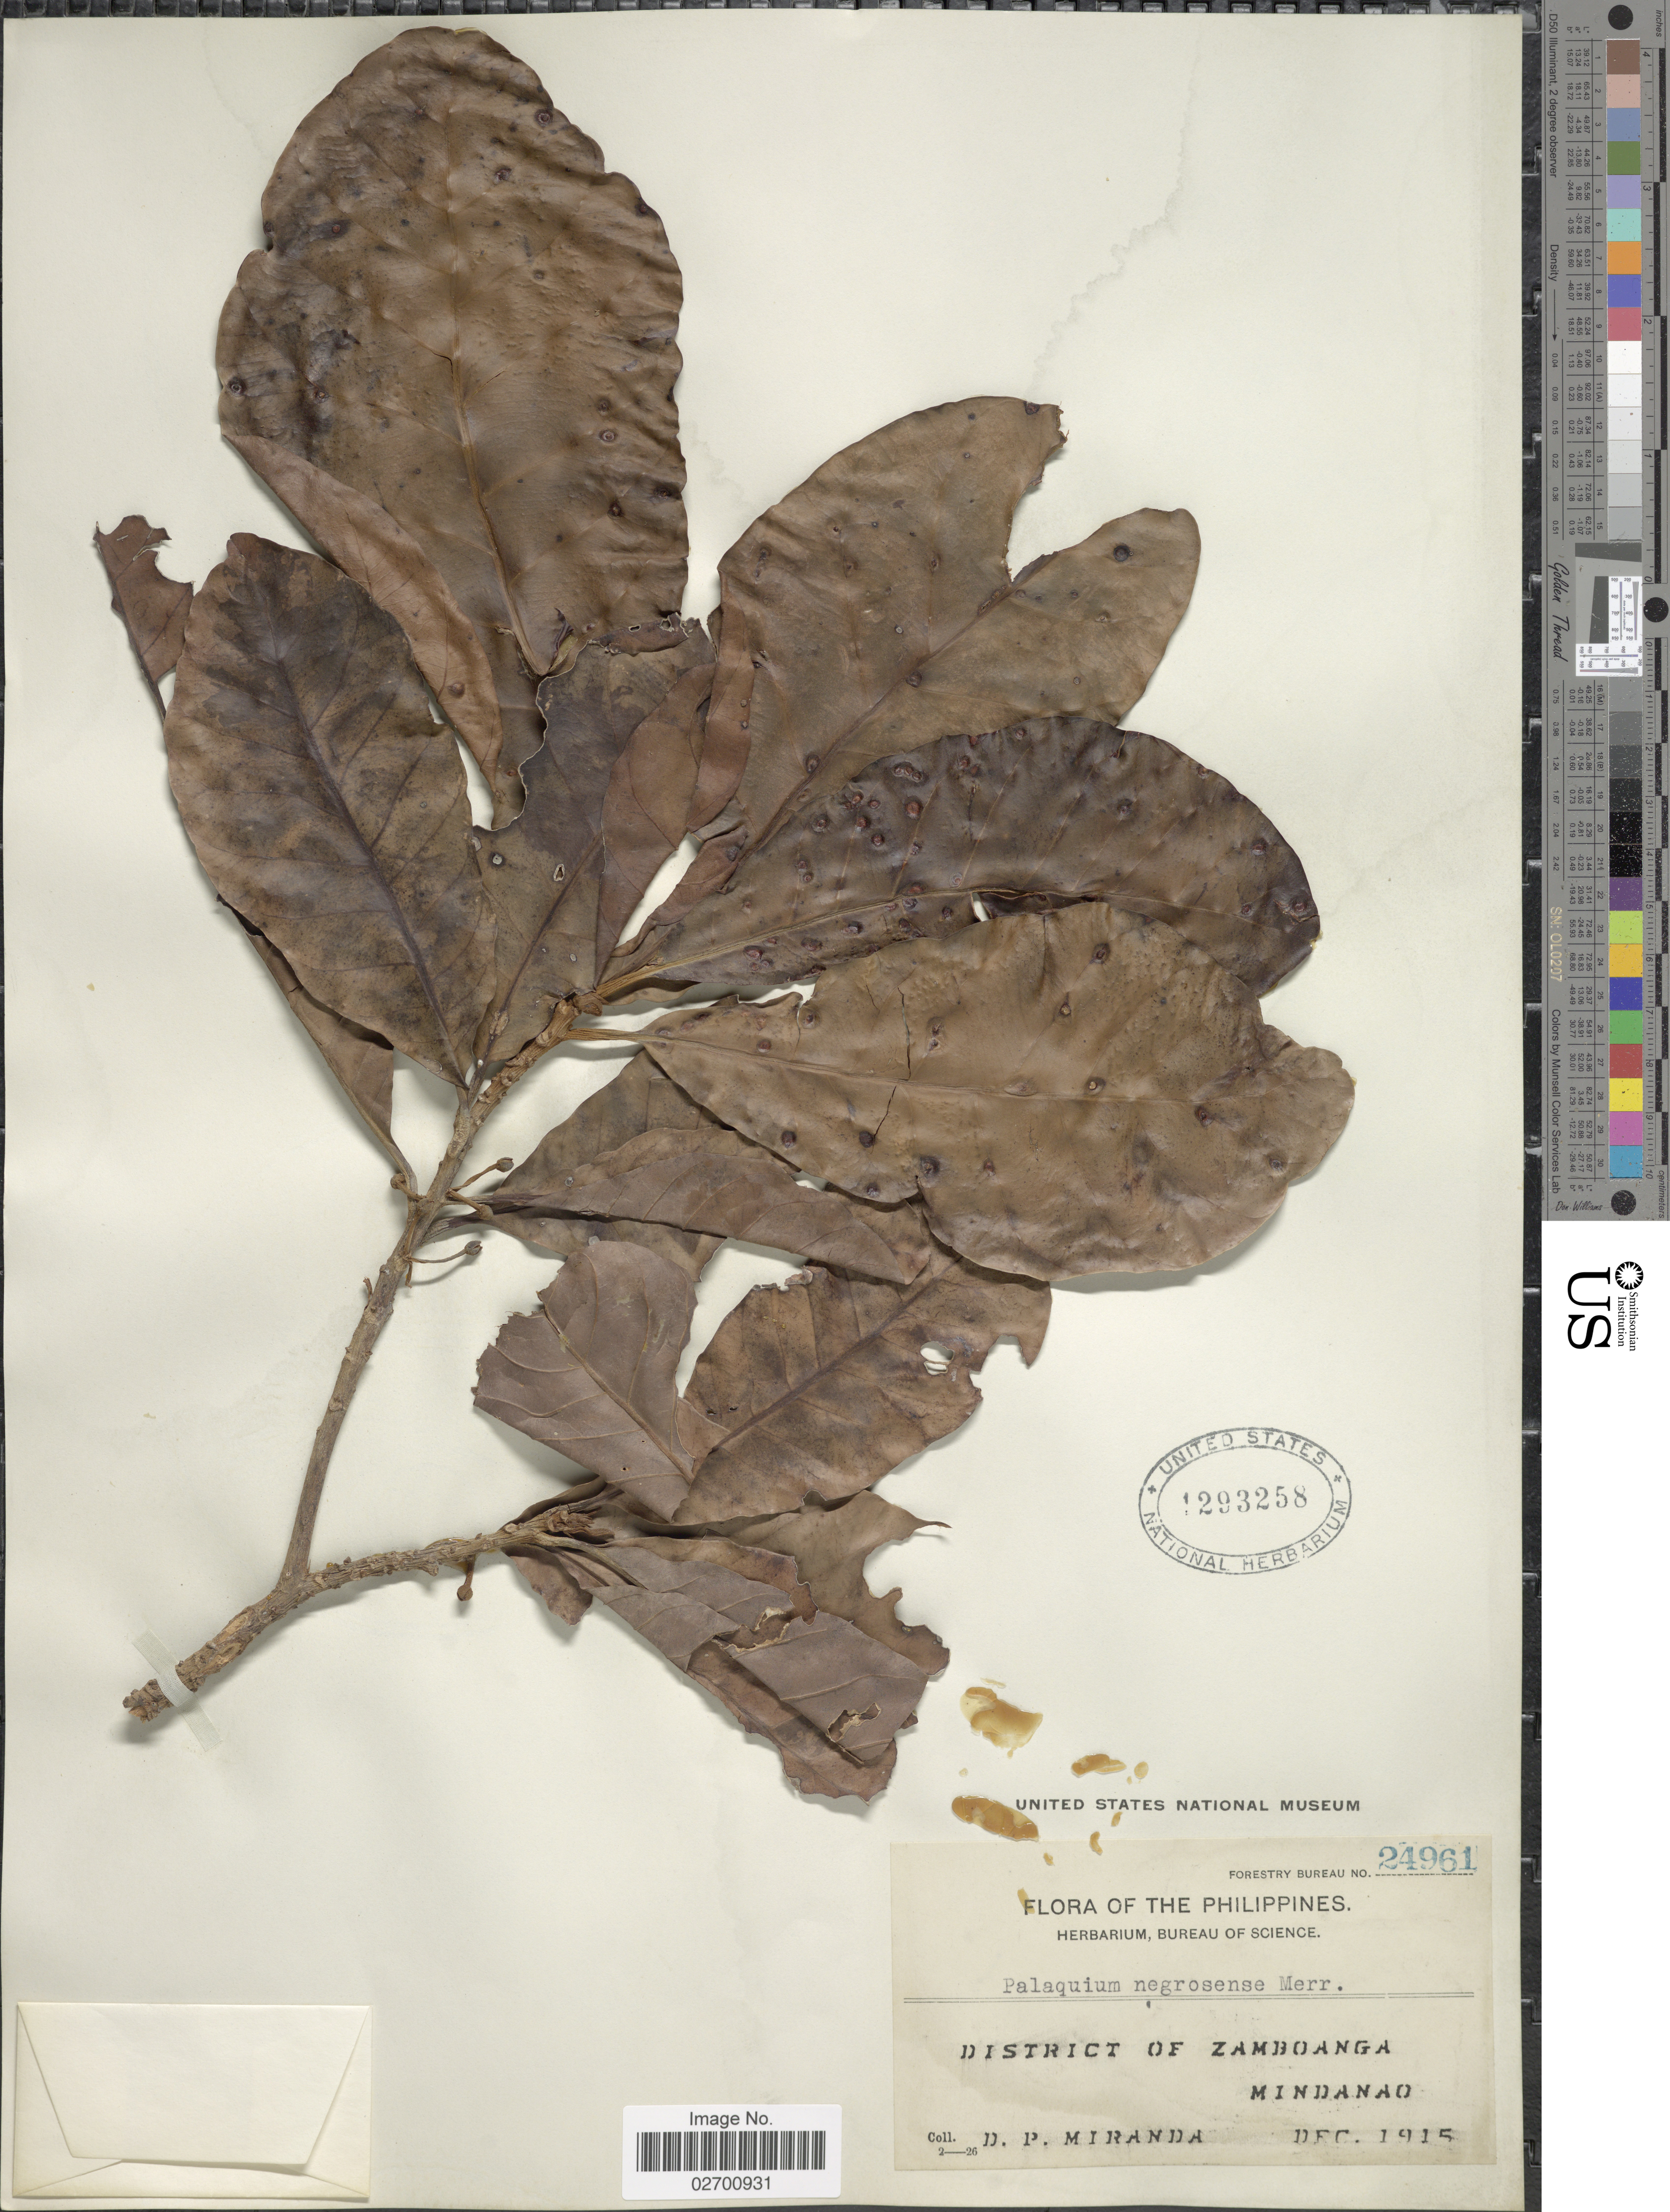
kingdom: Plantae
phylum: Tracheophyta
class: Magnoliopsida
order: Ericales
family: Sapotaceae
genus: Palaquium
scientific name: Palaquium negrosense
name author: Merr.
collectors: D. P. Miranda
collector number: Forestry Bureau 24961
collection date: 1915-12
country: Philippines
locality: District of Zamboanga, Mindanao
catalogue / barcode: US 1293258